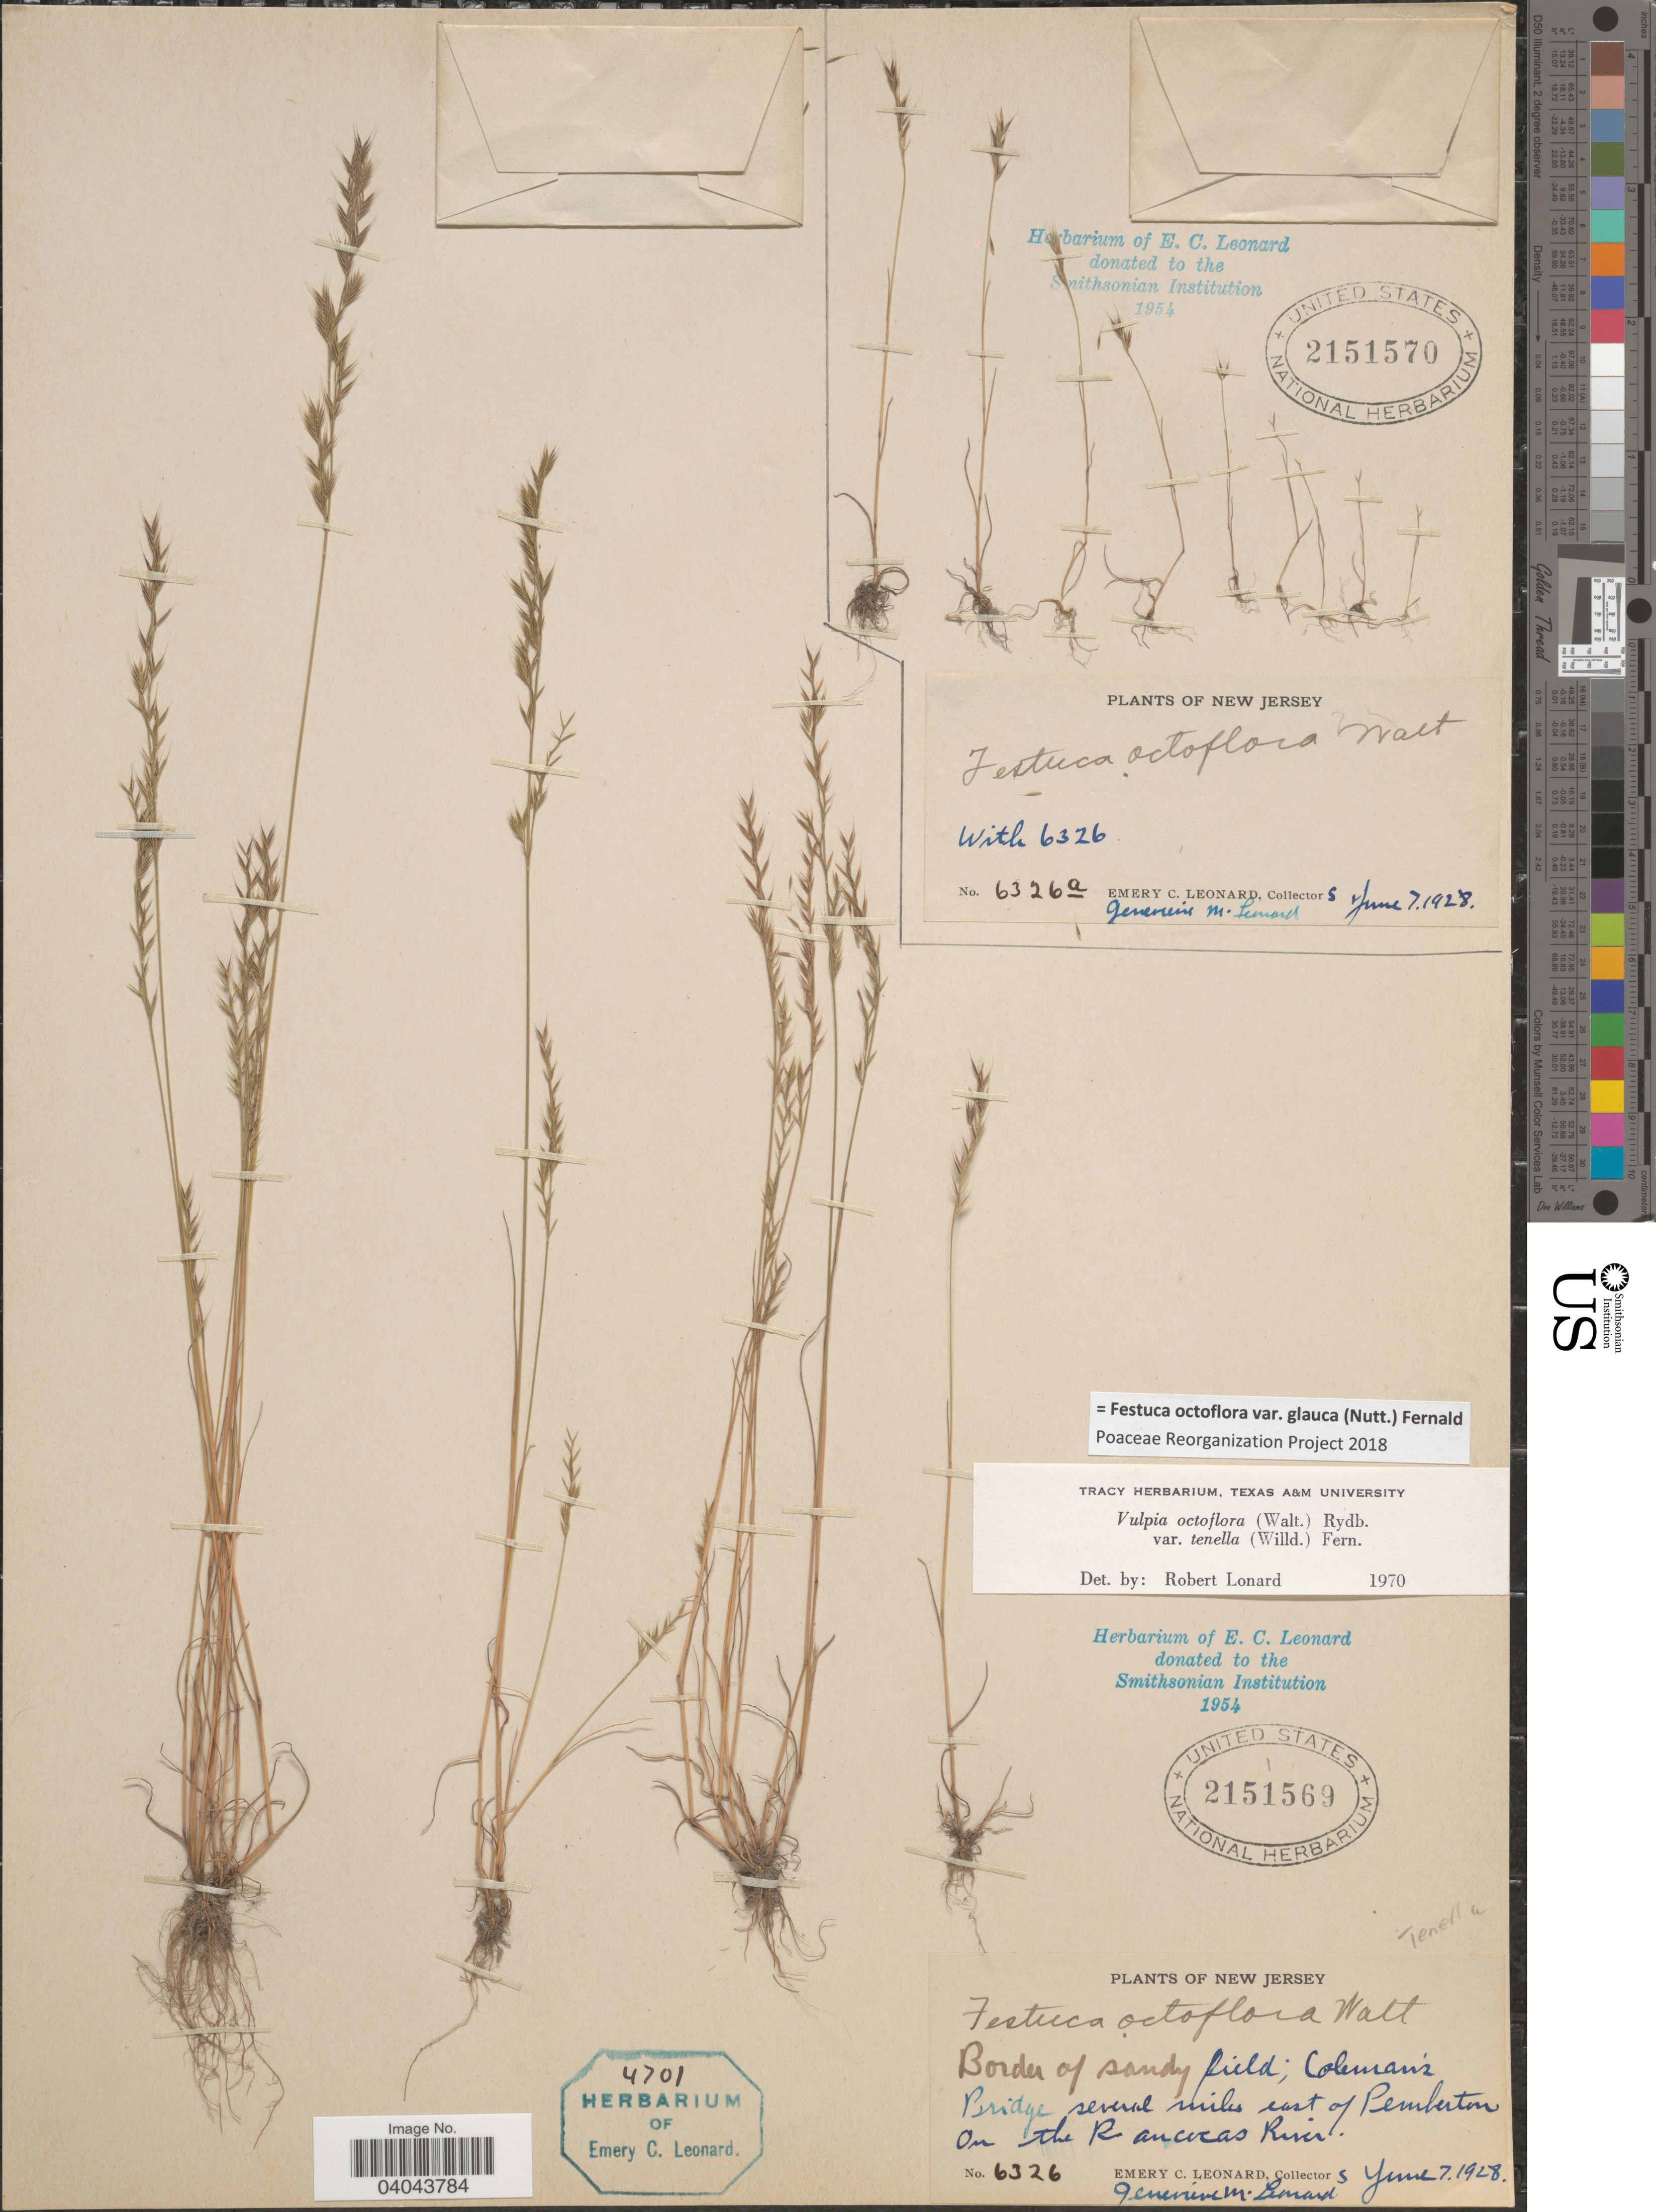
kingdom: Plantae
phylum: Tracheophyta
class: Liliopsida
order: Poales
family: Poaceae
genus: Festuca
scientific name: Festuca octoflora var. glauca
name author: (Nutt.) Fernald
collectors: E. C. Leonard & G. M. Leonard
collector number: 6326a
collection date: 1928-06-07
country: United States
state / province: New Jersey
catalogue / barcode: US 2151570